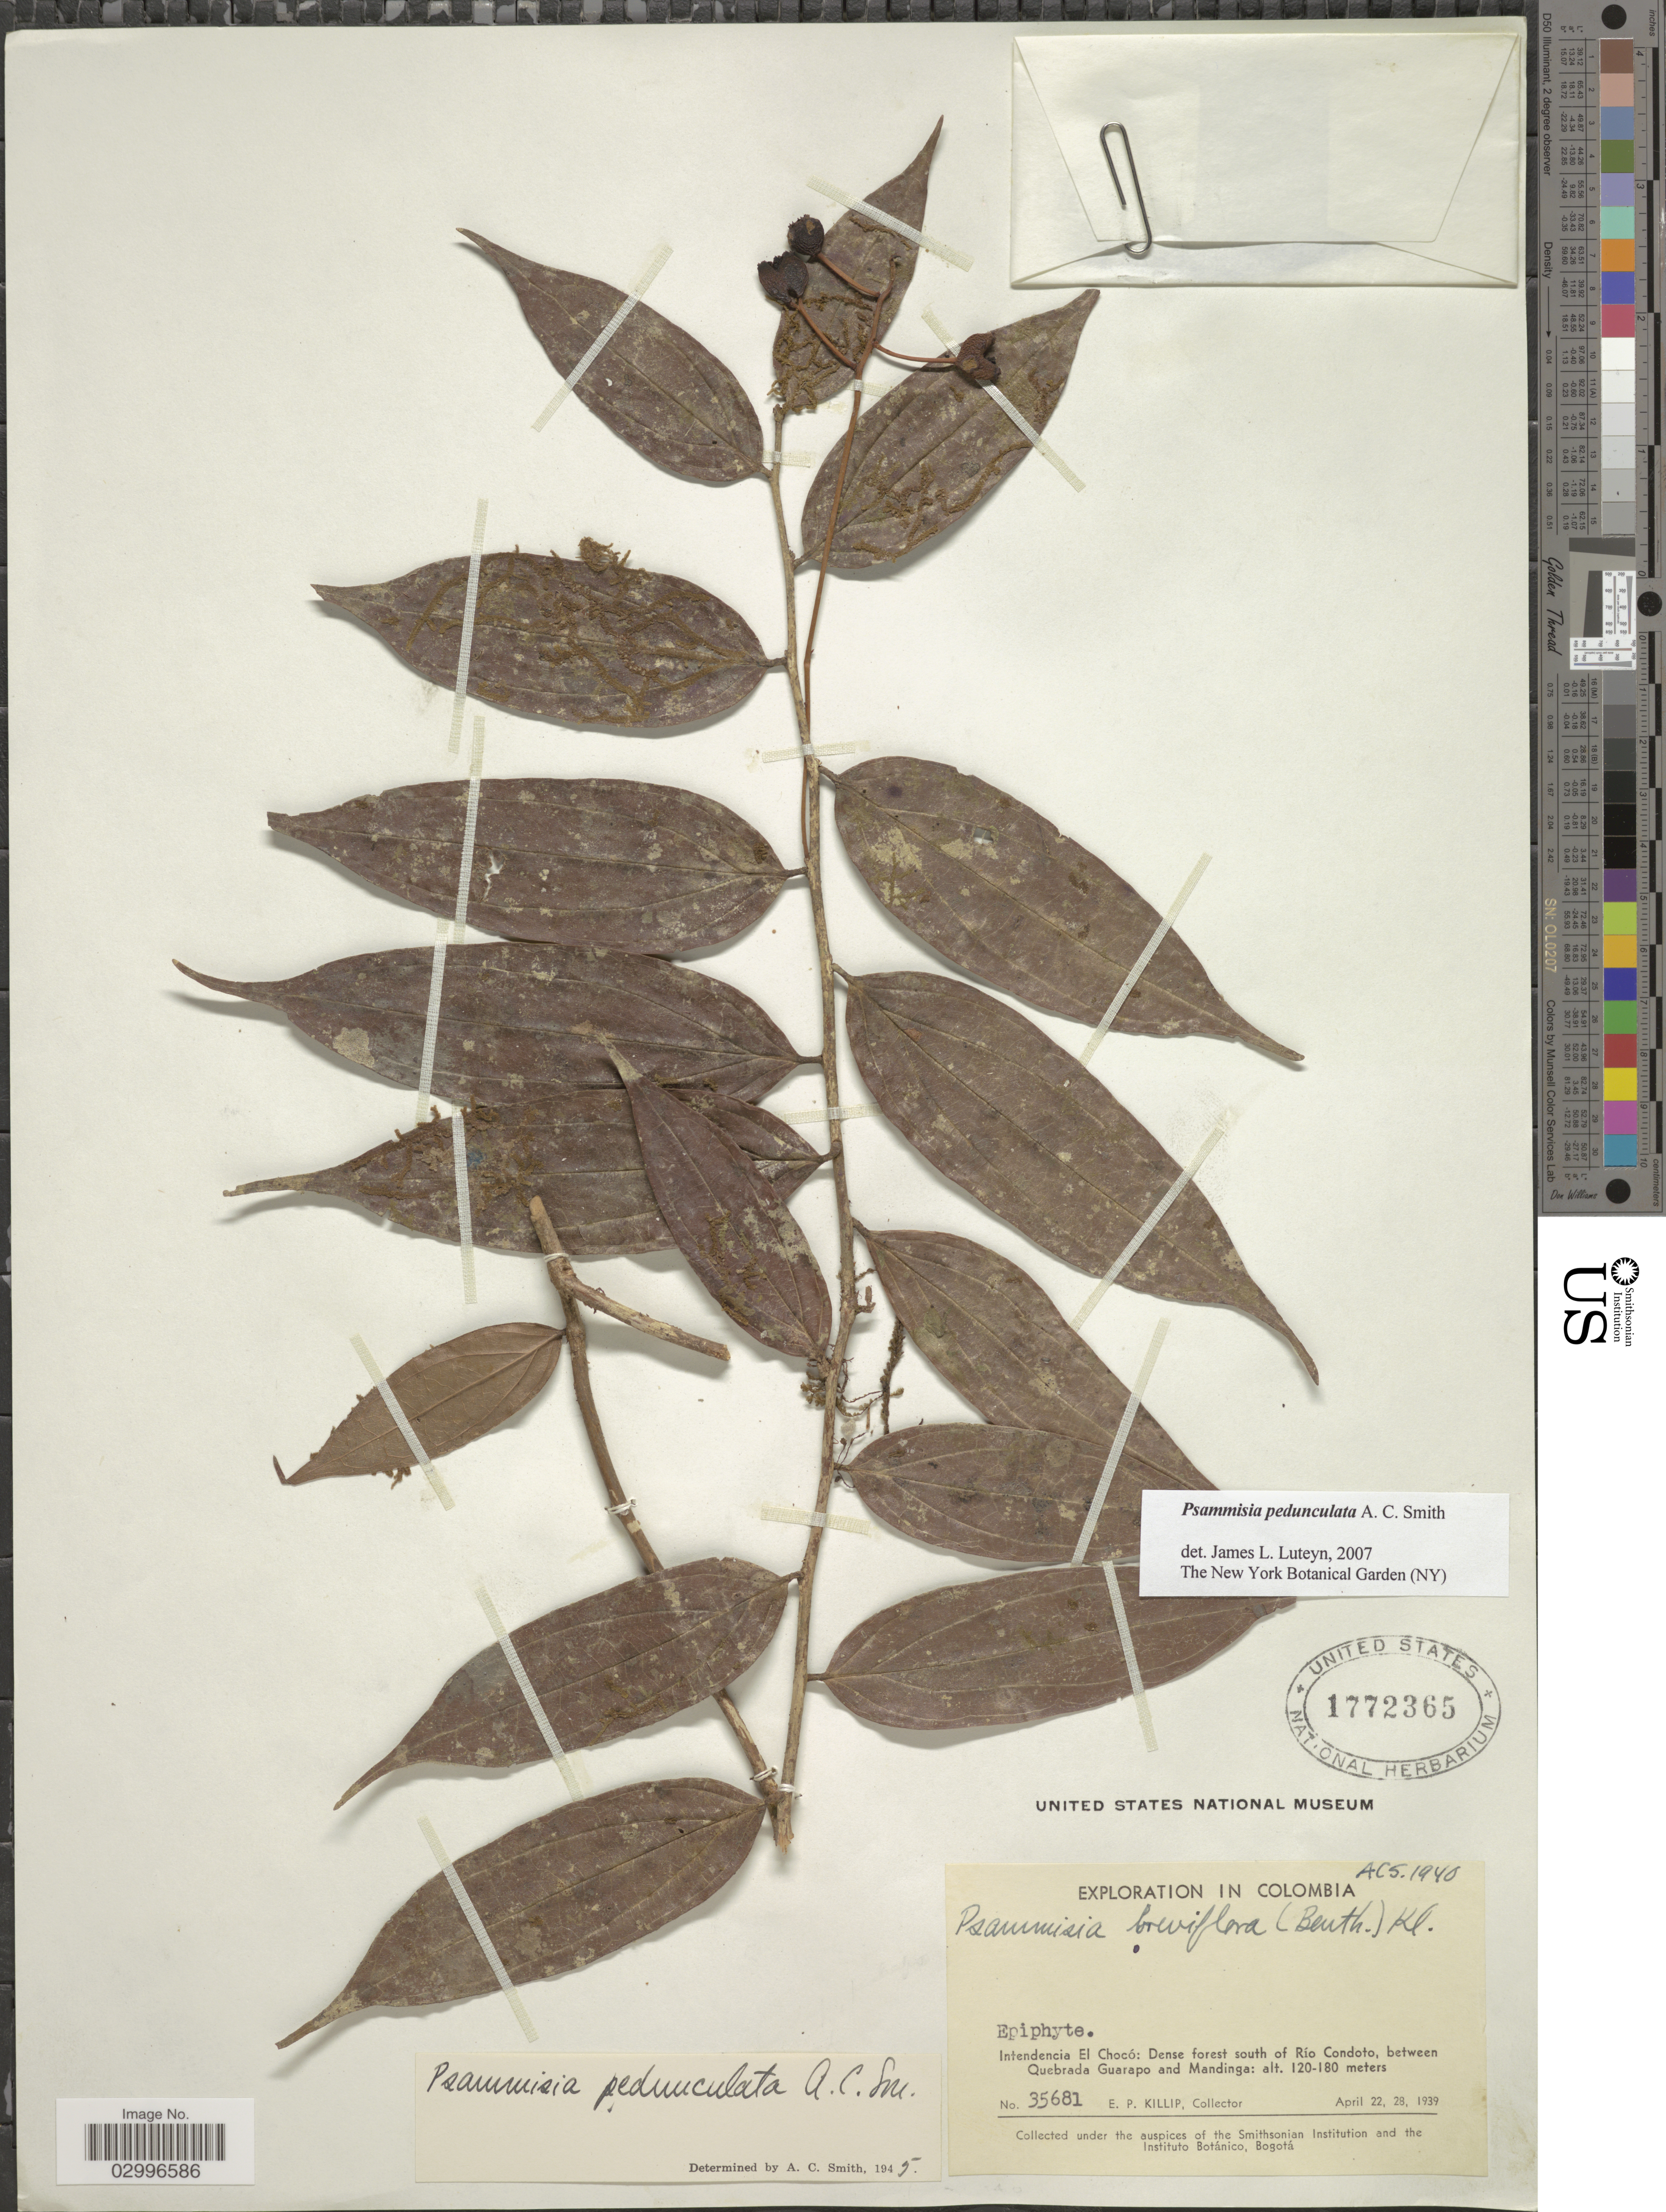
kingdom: Plantae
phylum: Tracheophyta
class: Magnoliopsida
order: Ericales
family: Ericaceae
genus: Psammisia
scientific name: Psammisia pedunculata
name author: A.C. Sm.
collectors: E. P. Killip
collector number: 35681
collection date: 1939-04-22/1939-04-28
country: Colombia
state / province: Chocó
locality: Intendencia El Chocó: Dense forest south of Río Condoto, between Quebrada Guarapo and Mandinga.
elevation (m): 120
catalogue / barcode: US 1772365